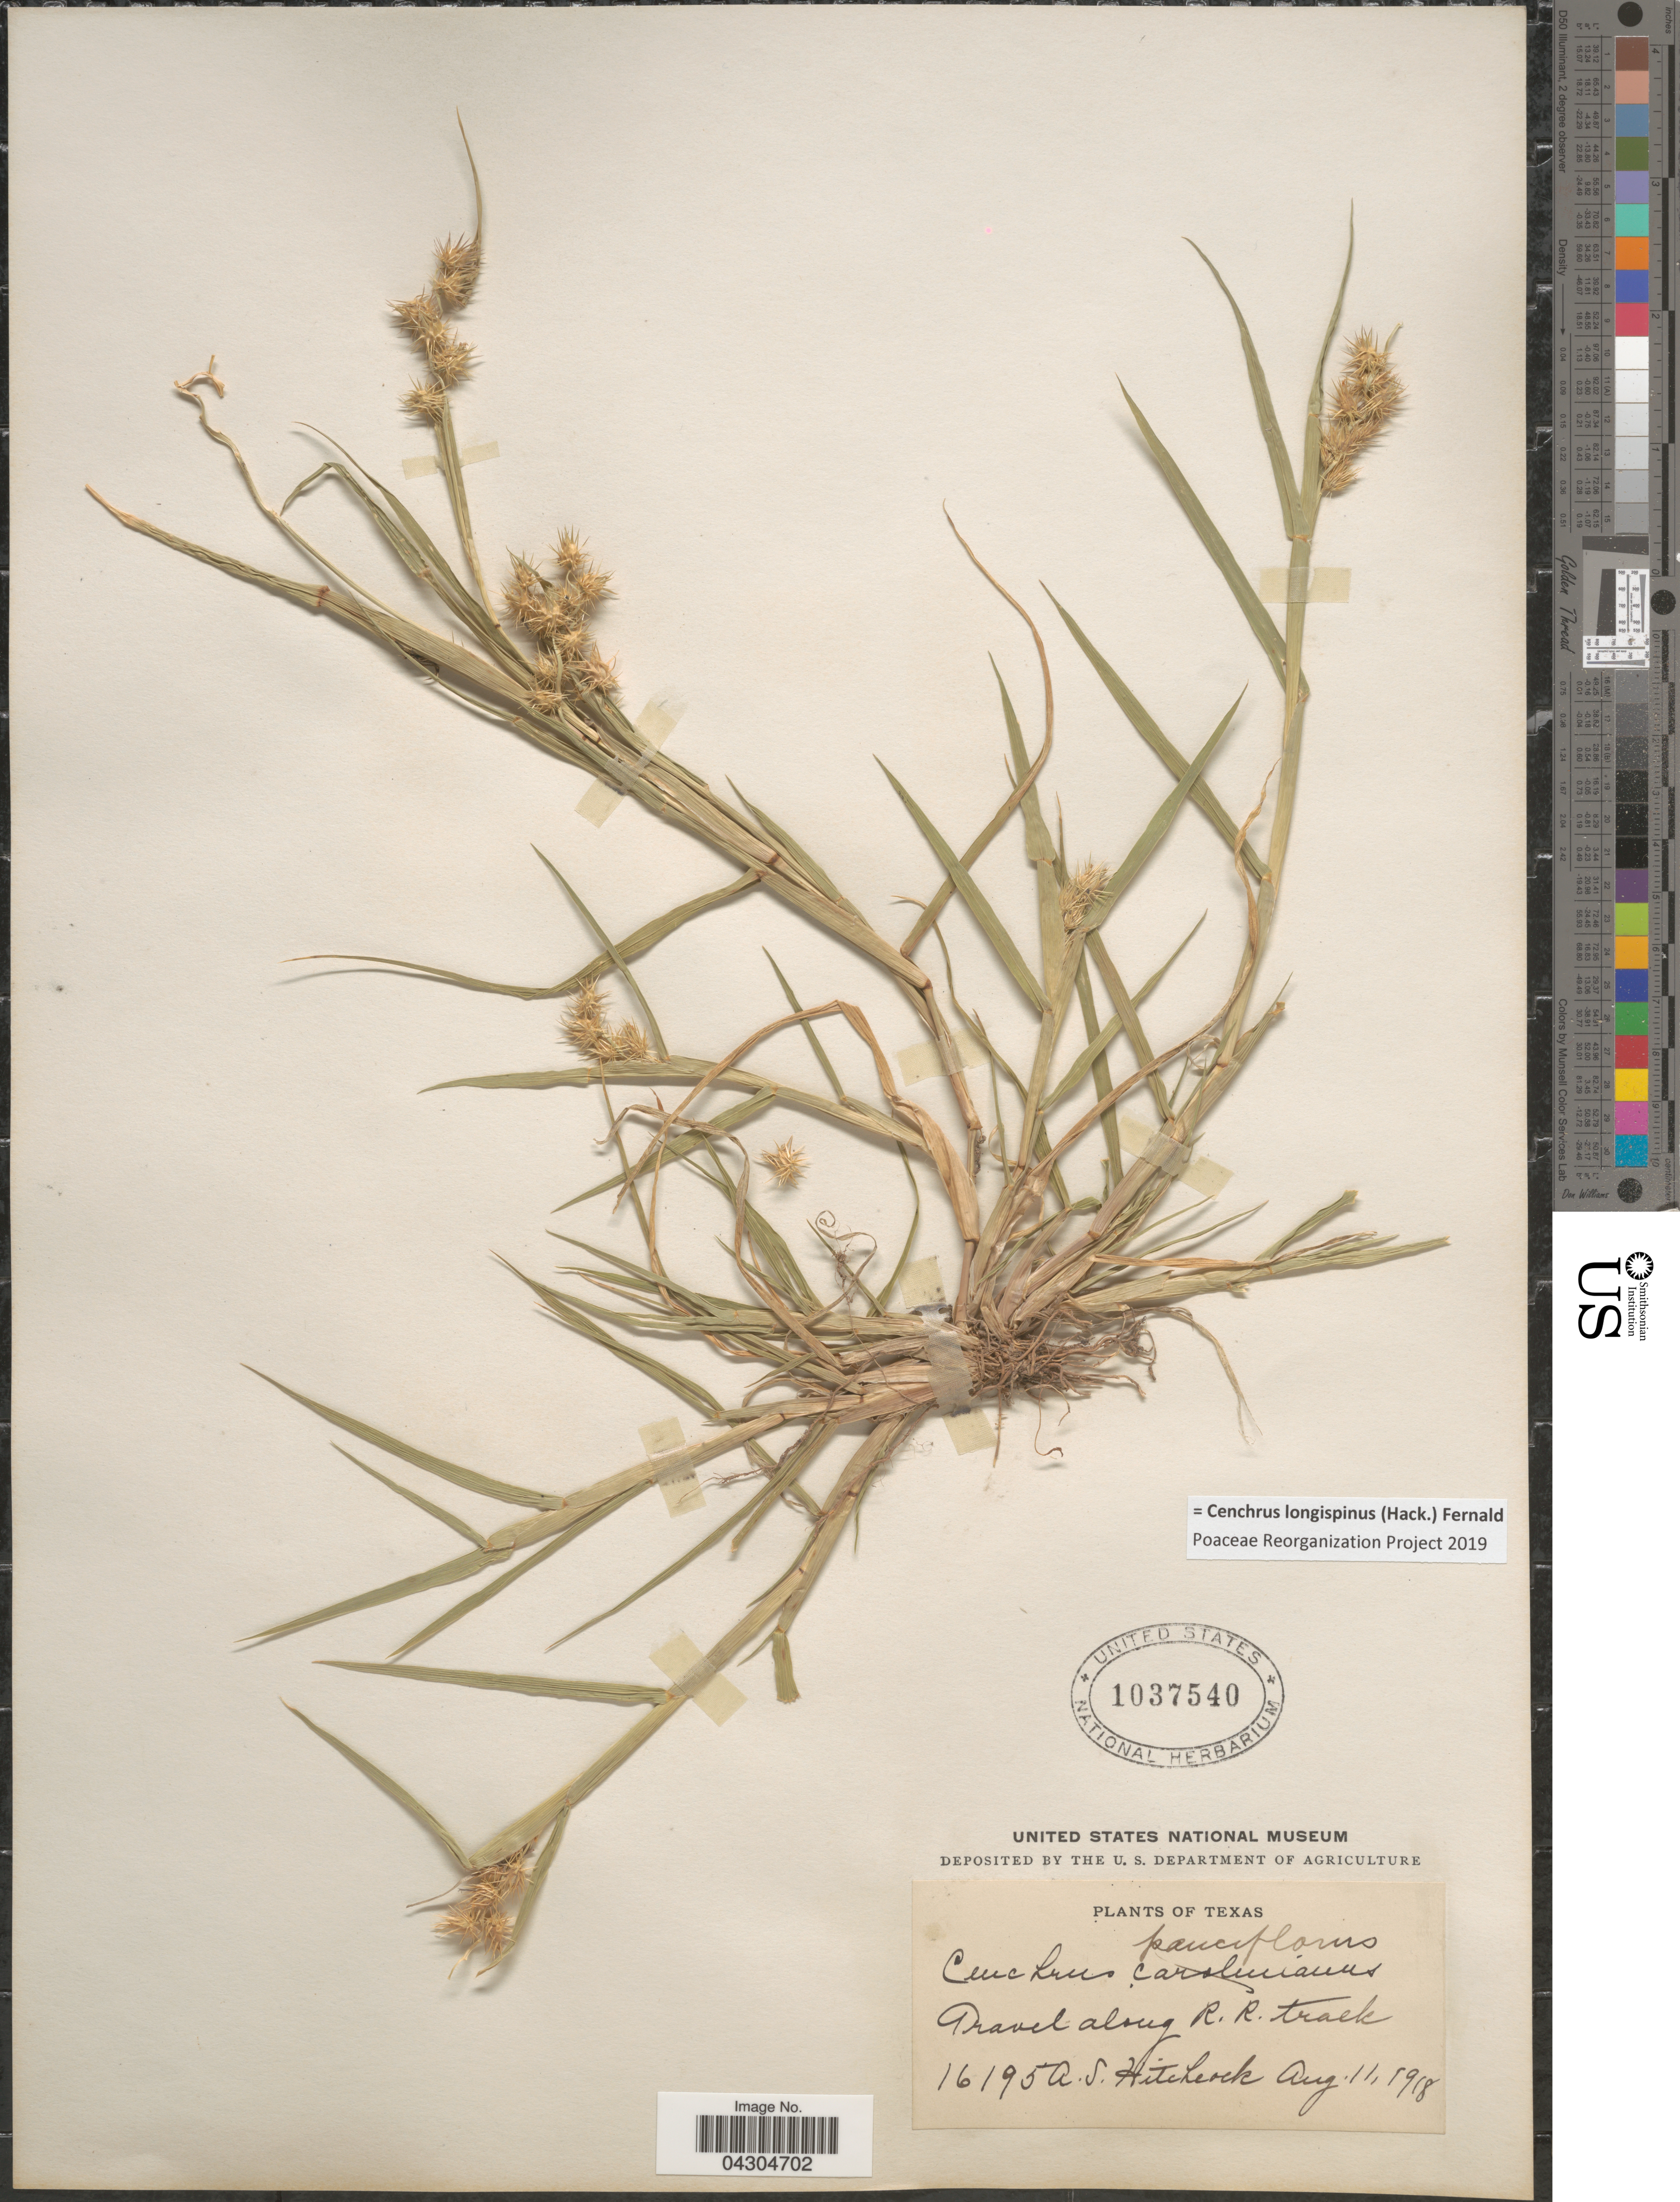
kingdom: Plantae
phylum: Tracheophyta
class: Liliopsida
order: Poales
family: Poaceae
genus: Cenchrus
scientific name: Cenchrus longispinus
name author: (Hack.) Fernald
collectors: A. S. Hitchcock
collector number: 16195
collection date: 1918-08-11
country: United States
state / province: Texas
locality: Gravel along R.R. track.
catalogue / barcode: US 1037540